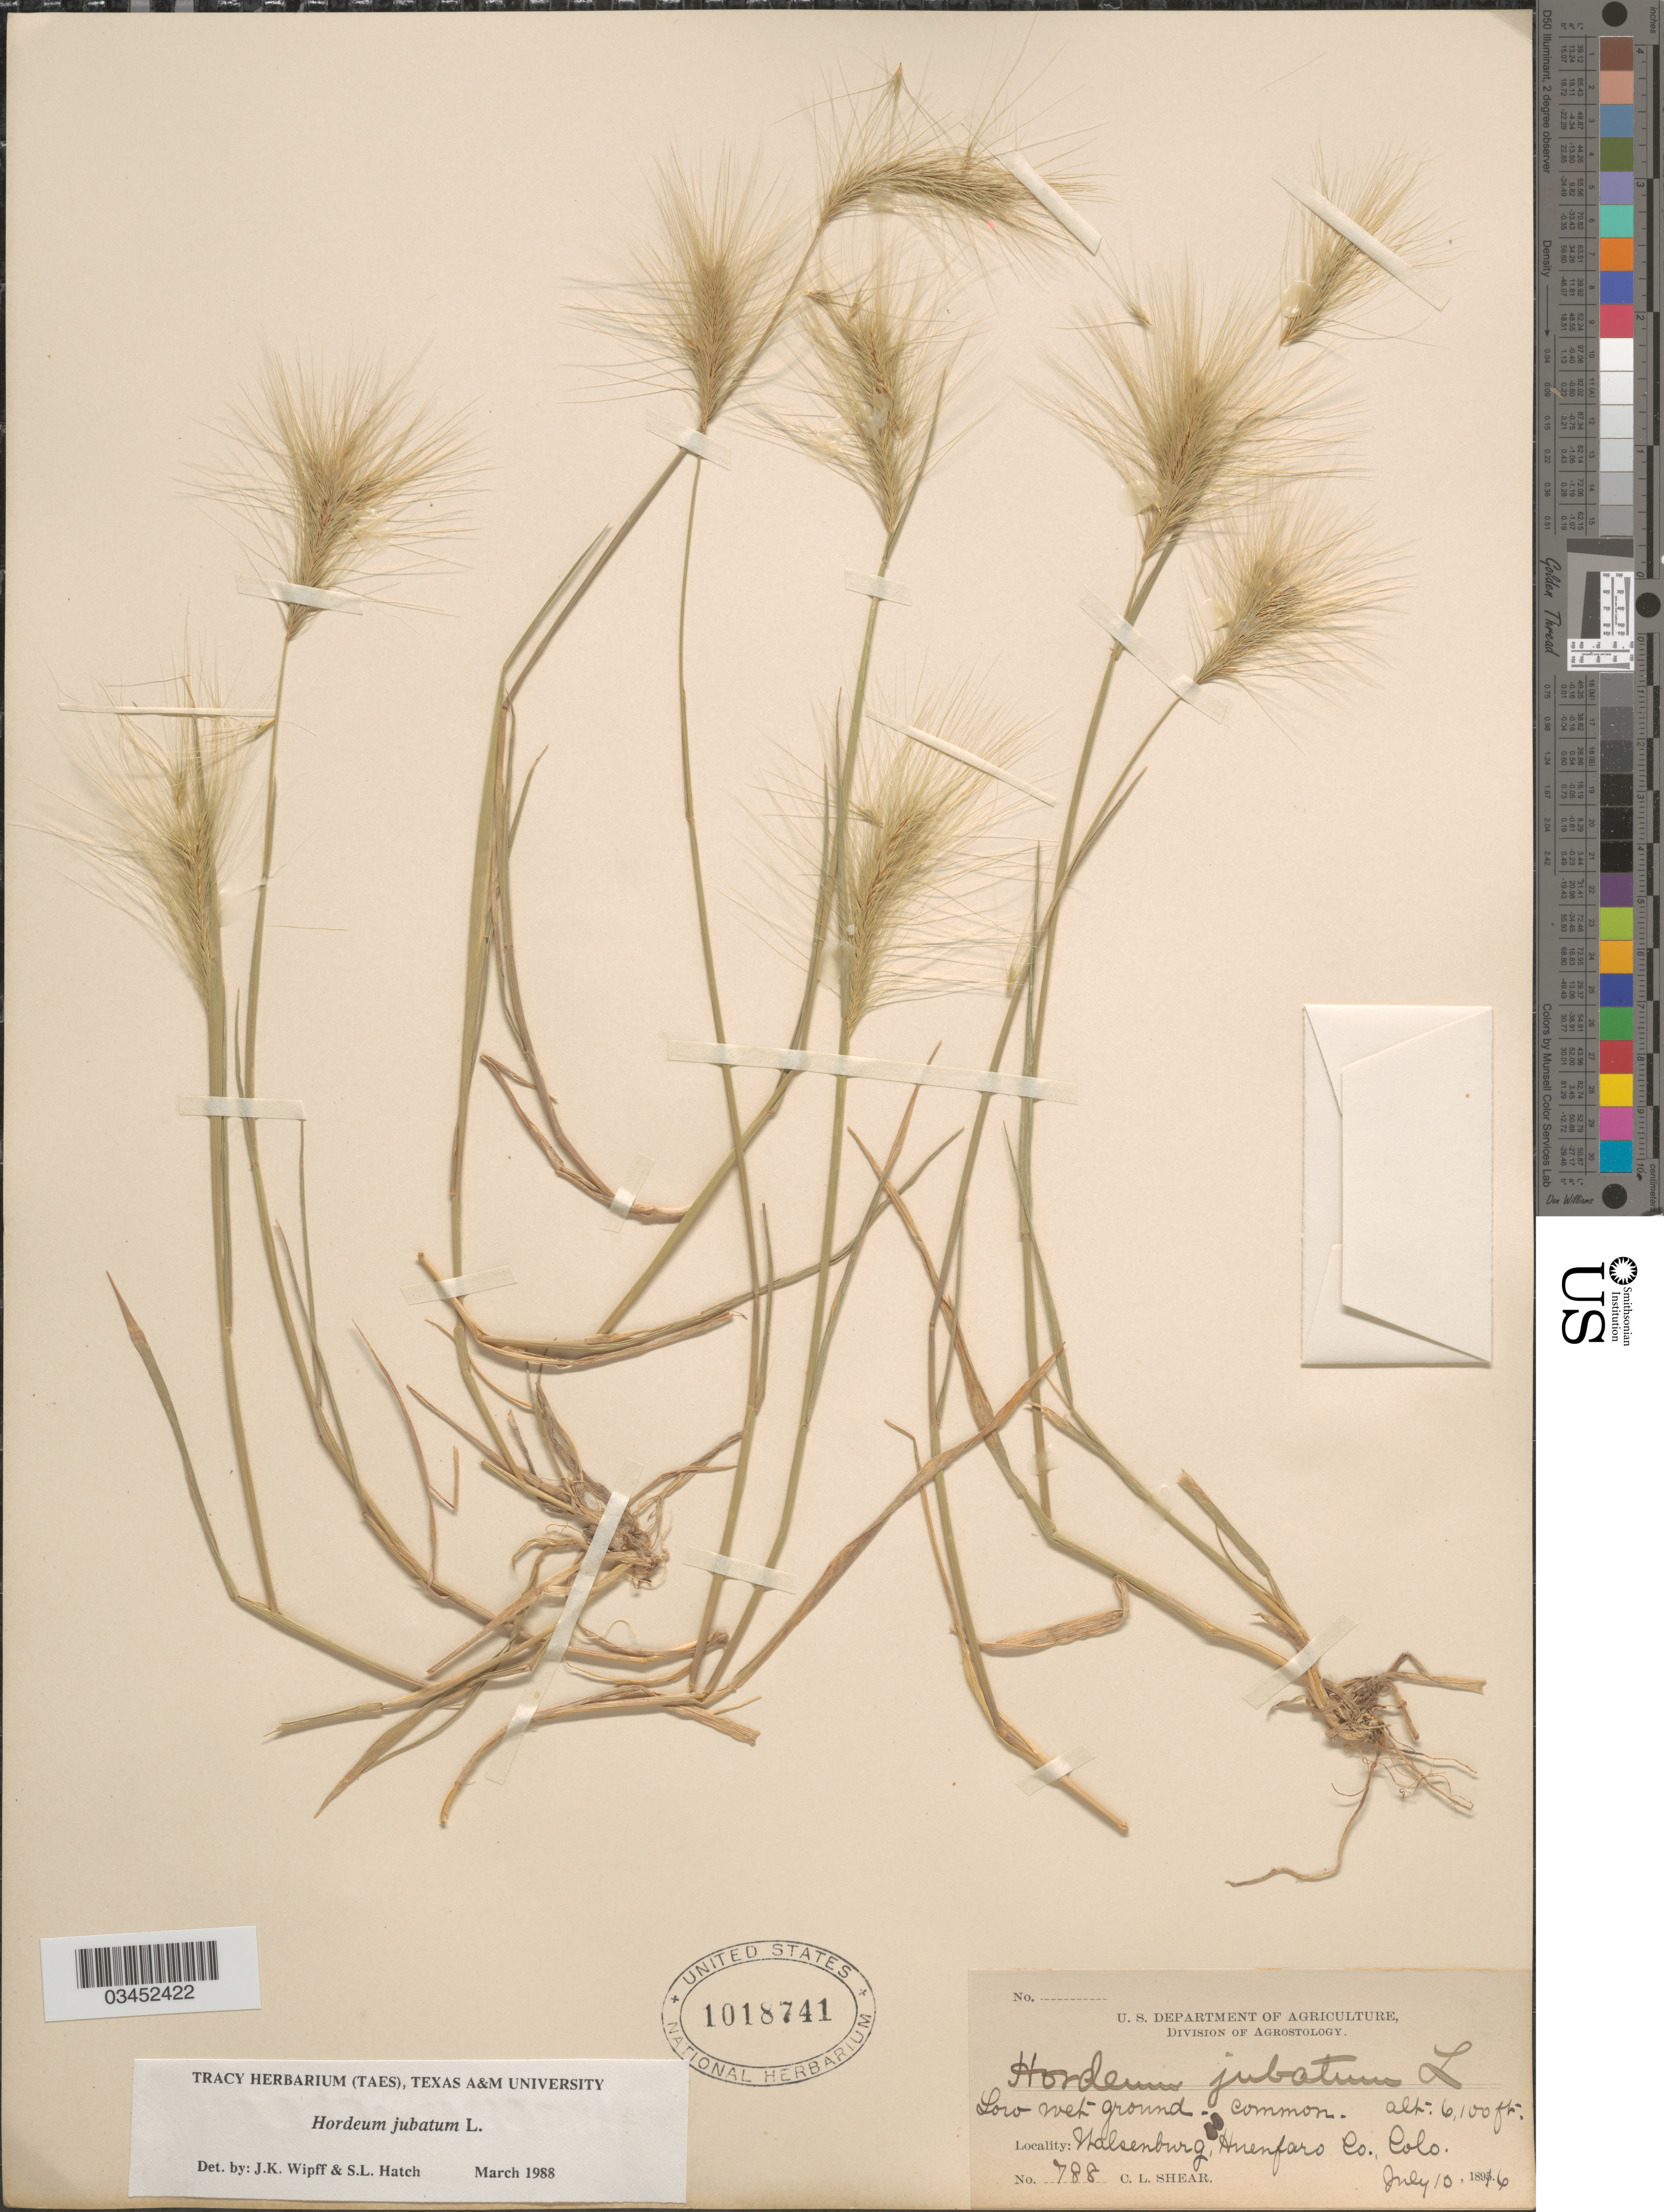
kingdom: Plantae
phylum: Tracheophyta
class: Liliopsida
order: Poales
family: Poaceae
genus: Hordeum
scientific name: Hordeum jubatum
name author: L.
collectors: C. L. Shear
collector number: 788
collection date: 1896-07-10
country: United States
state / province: Colorado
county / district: Huerfano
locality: Walsenburg, Huerfano Co.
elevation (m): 1859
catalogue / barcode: US 1018741